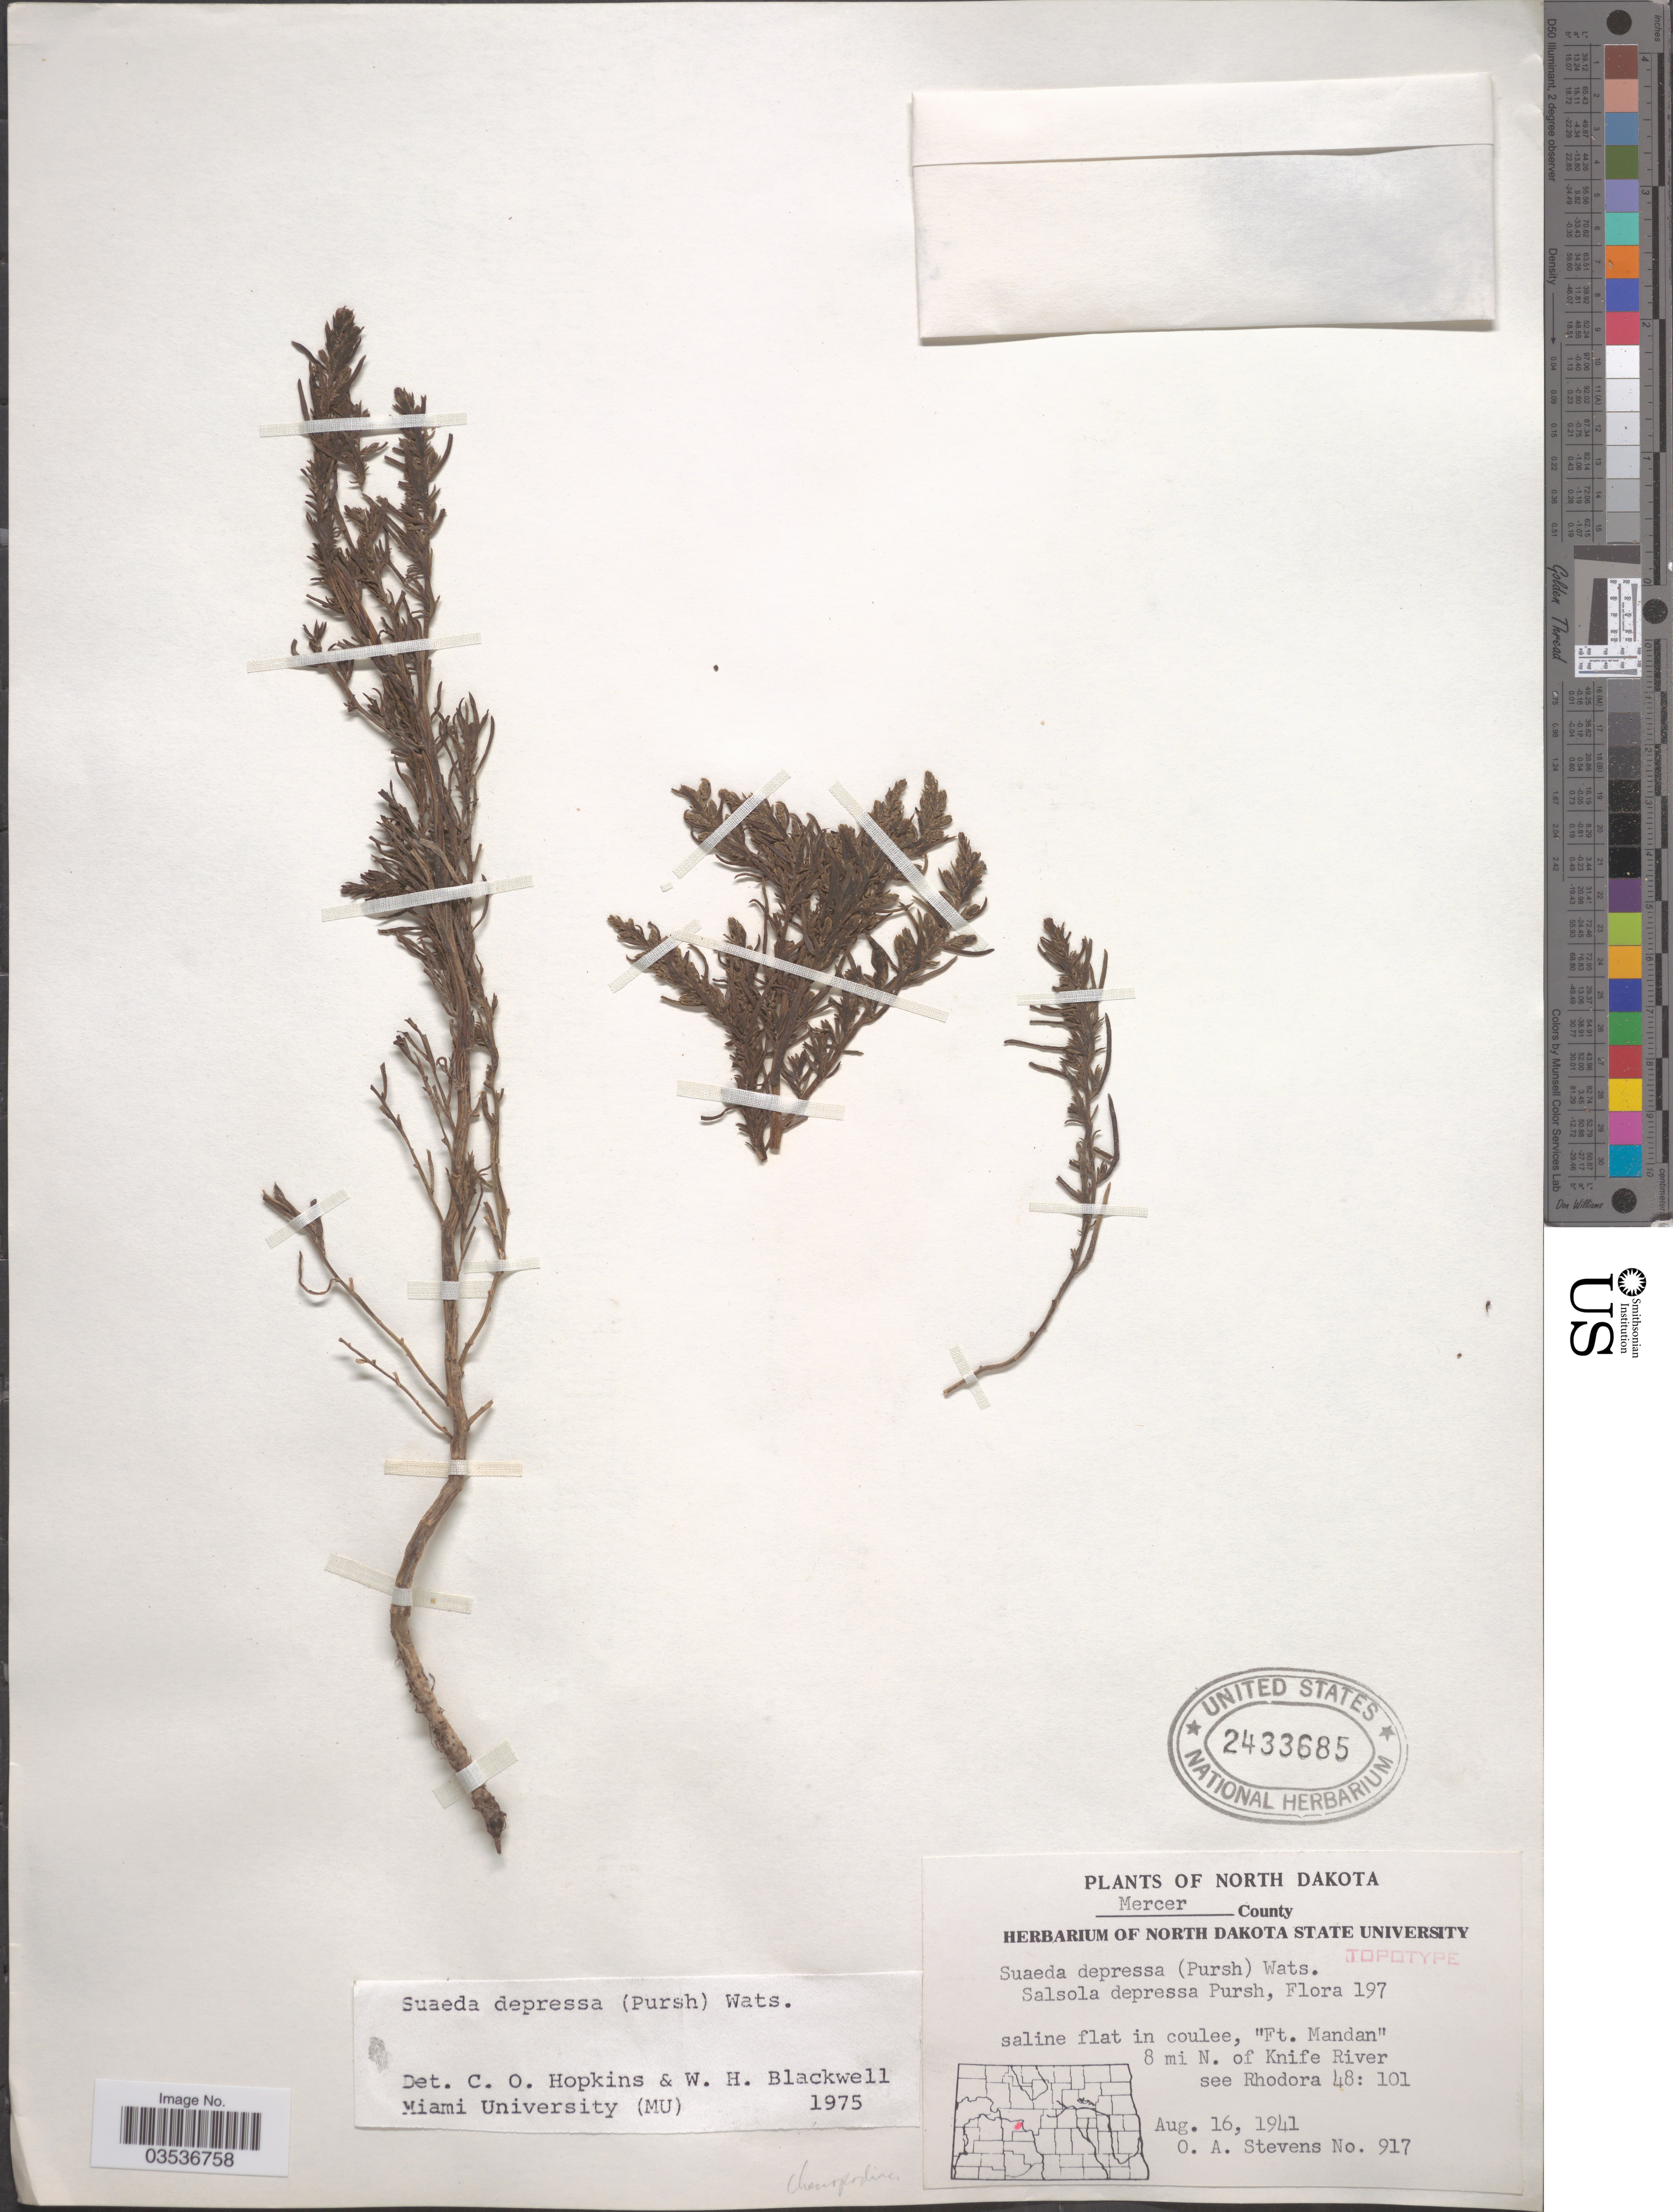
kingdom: Plantae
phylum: Tracheophyta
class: Magnoliopsida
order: Caryophyllales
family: Amaranthaceae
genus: Suaeda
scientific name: Suaeda depressa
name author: (Pursh) S. Watson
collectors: O. A. Stevens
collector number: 917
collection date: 1941-08-16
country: United States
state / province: North Dakota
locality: Mercer County. Saline flat in coulee, "Ft. Mandan" 8 mi N. of Knife River.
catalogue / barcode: US 2433685